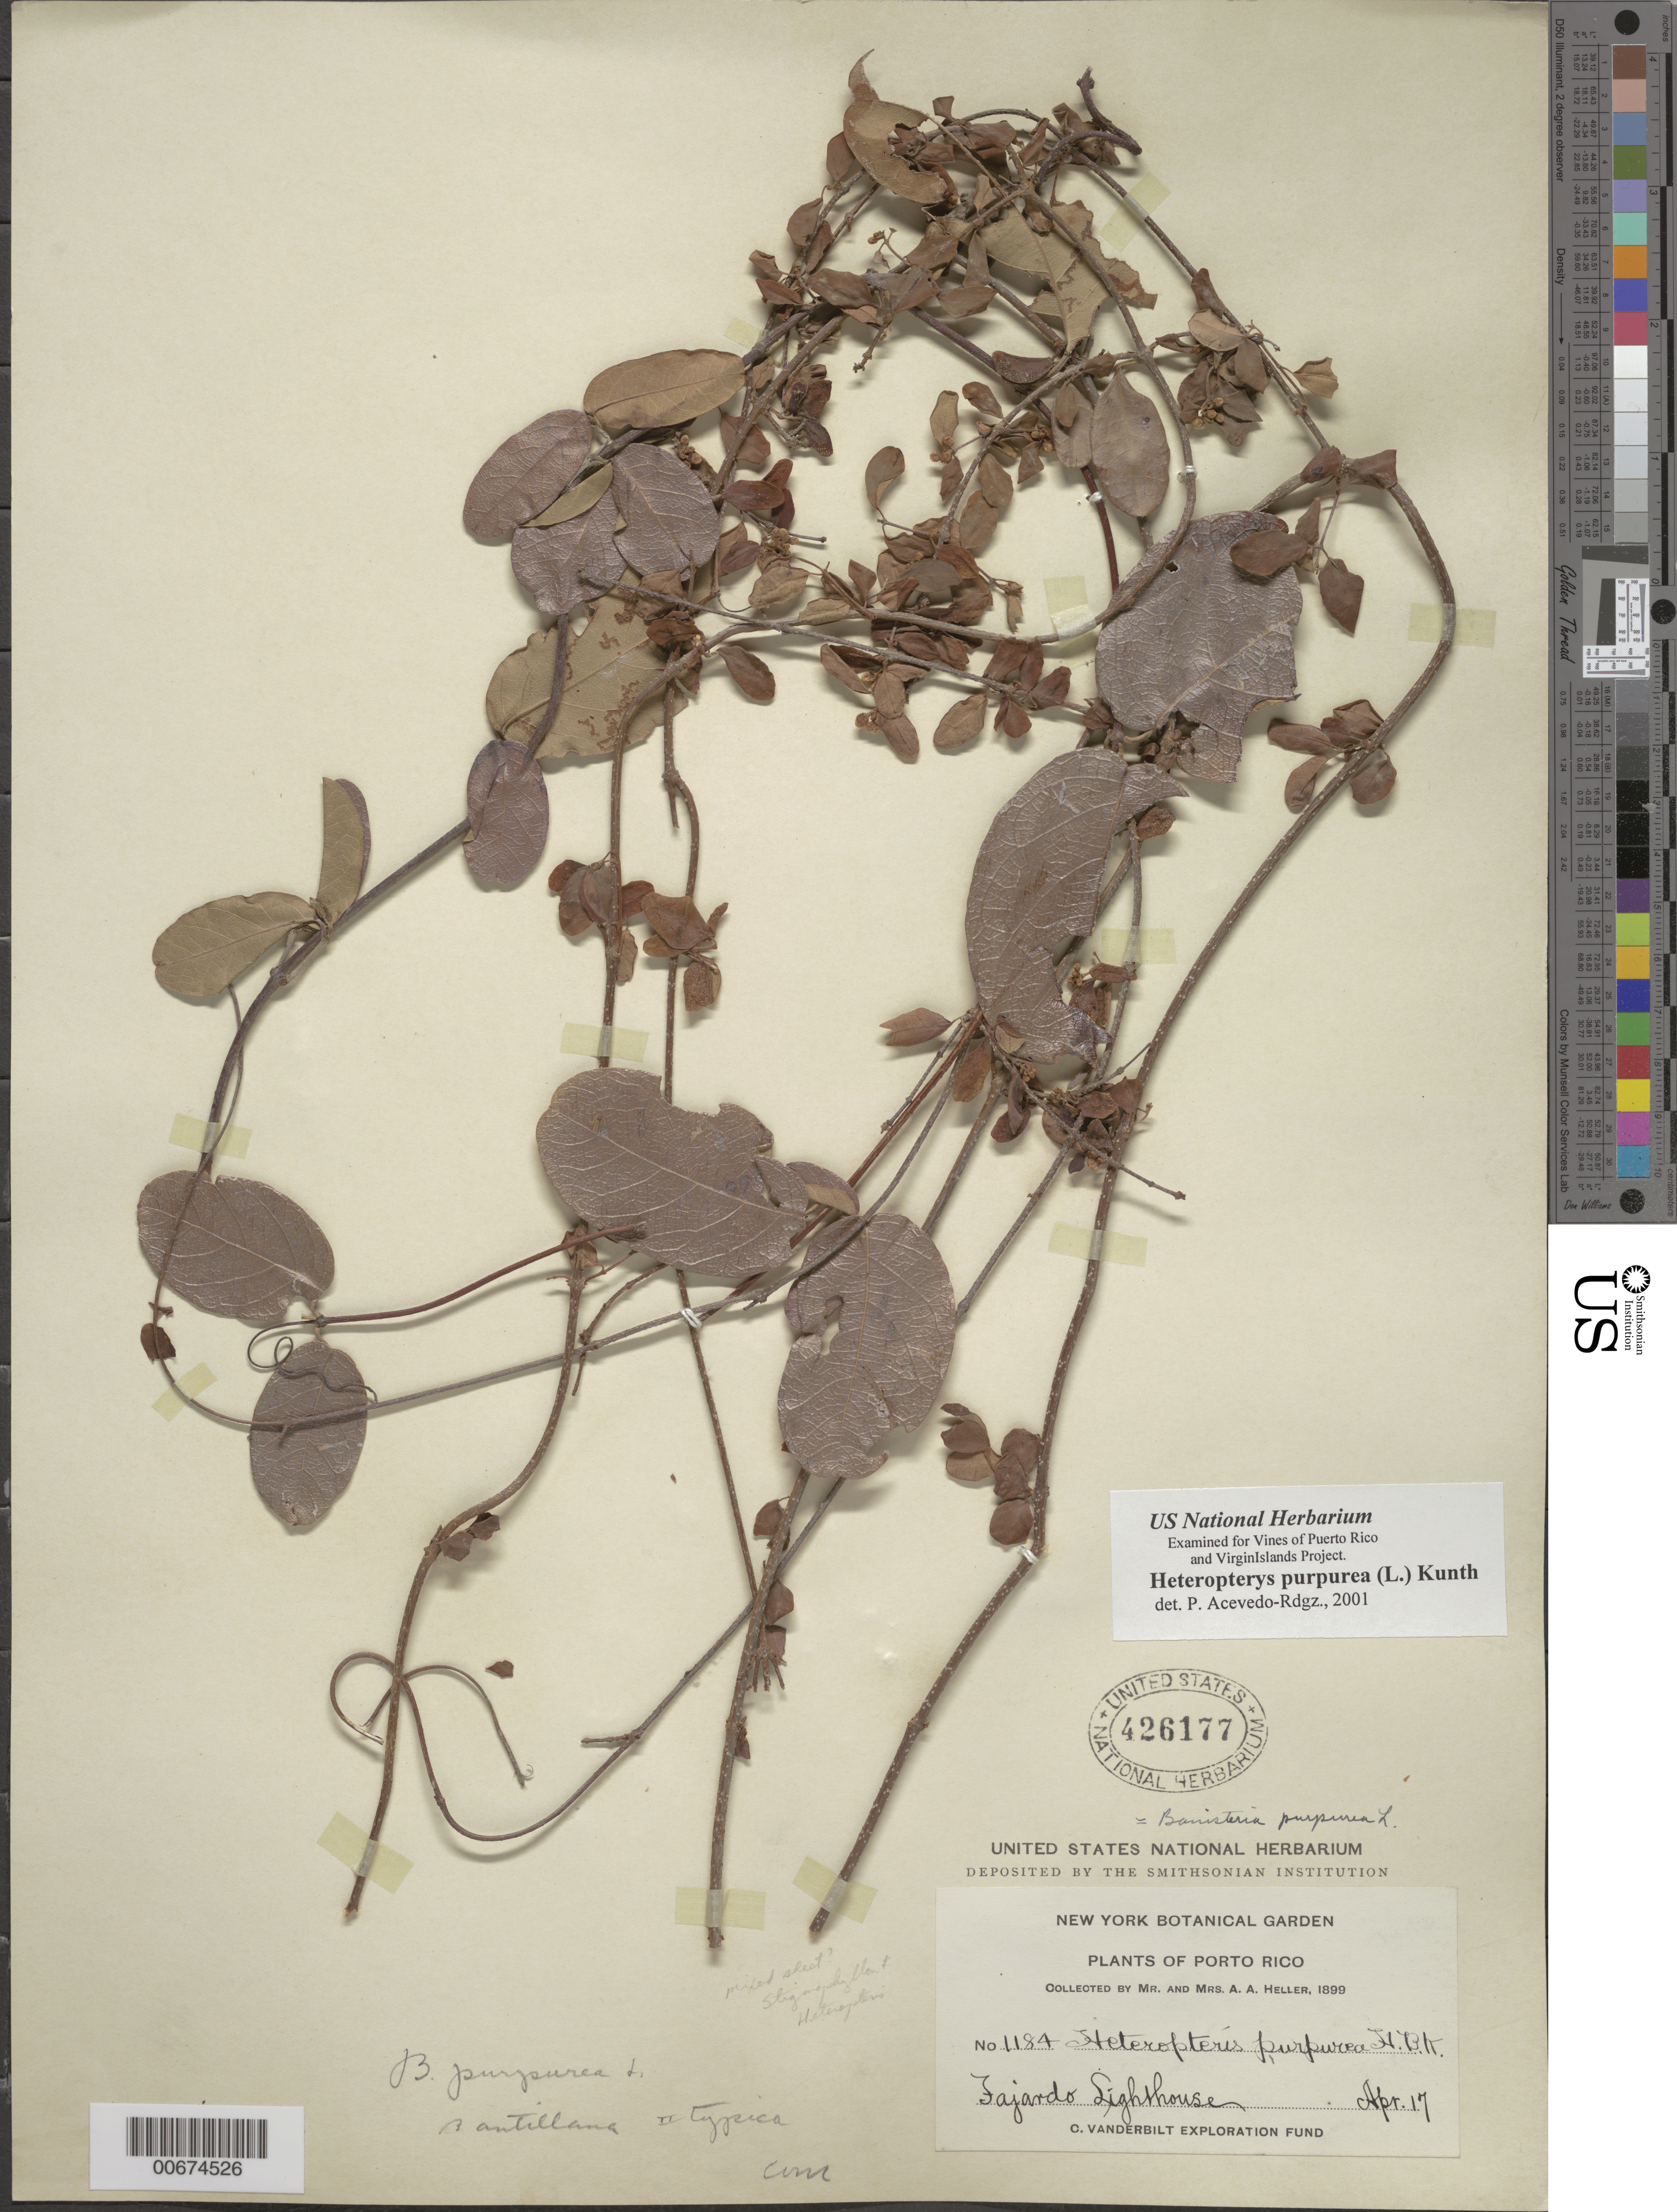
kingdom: Plantae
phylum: Tracheophyta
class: Magnoliopsida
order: Malpighiales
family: Malpighiaceae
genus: Heteropterys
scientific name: Heteropterys purpurea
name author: (L.) Kunth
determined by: Acevedo-Rodríguez, P., (BOT), Smithsonian Institution - National Museum of Natural History (UNITED STATES)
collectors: A. A. Heller & E. G. Heller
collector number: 1184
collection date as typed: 17 Apr 1899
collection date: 1899-04-17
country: Puerto Rico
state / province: Humacao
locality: Fajardo Lighthouse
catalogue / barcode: US 426177